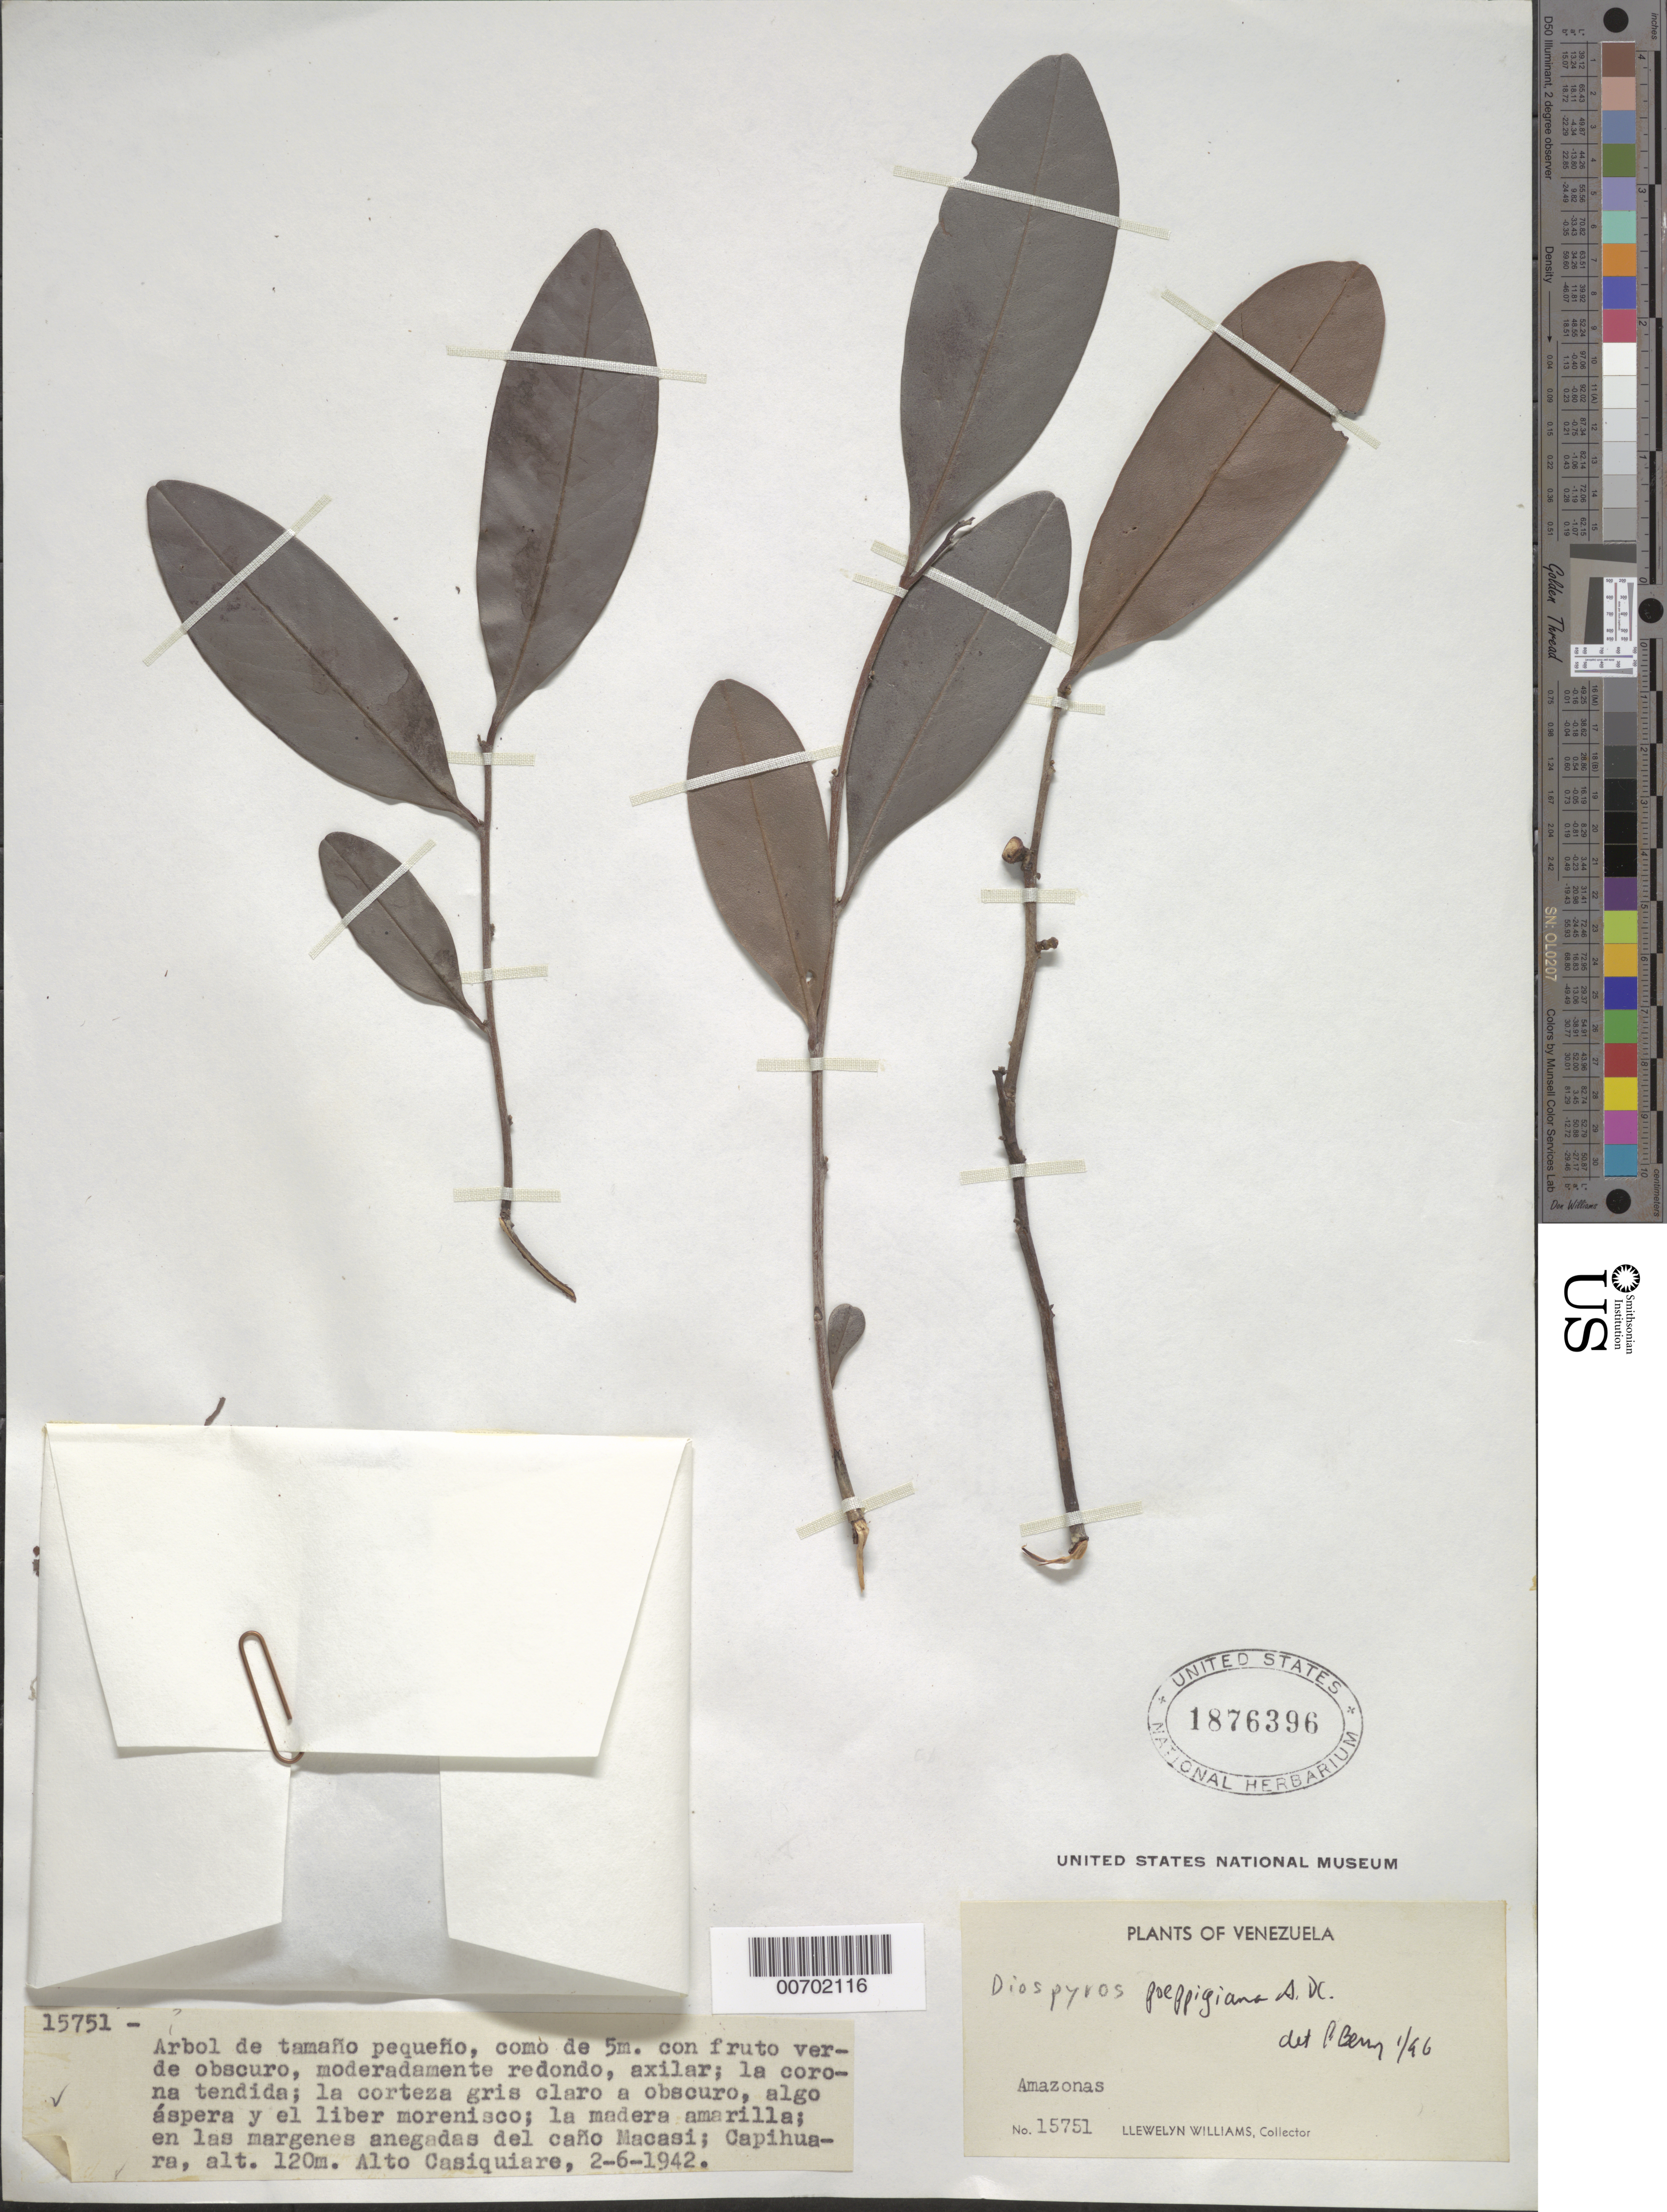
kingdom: Plantae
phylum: Tracheophyta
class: Magnoliopsida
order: Ericales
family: Ebenaceae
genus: Diospyros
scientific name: Diospyros poeppigiana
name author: A. DC.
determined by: Berry, P. E., (WIS), University of Wisconsin - Madison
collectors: Ll. Williams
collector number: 15751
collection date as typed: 2-Jun-42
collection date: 1942-06-02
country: Venezuela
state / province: Amazonas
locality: Capihuara, Alto Casiquiare, Caño Macasi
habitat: Margenes anegadas del caño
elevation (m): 120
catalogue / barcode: US 1876396